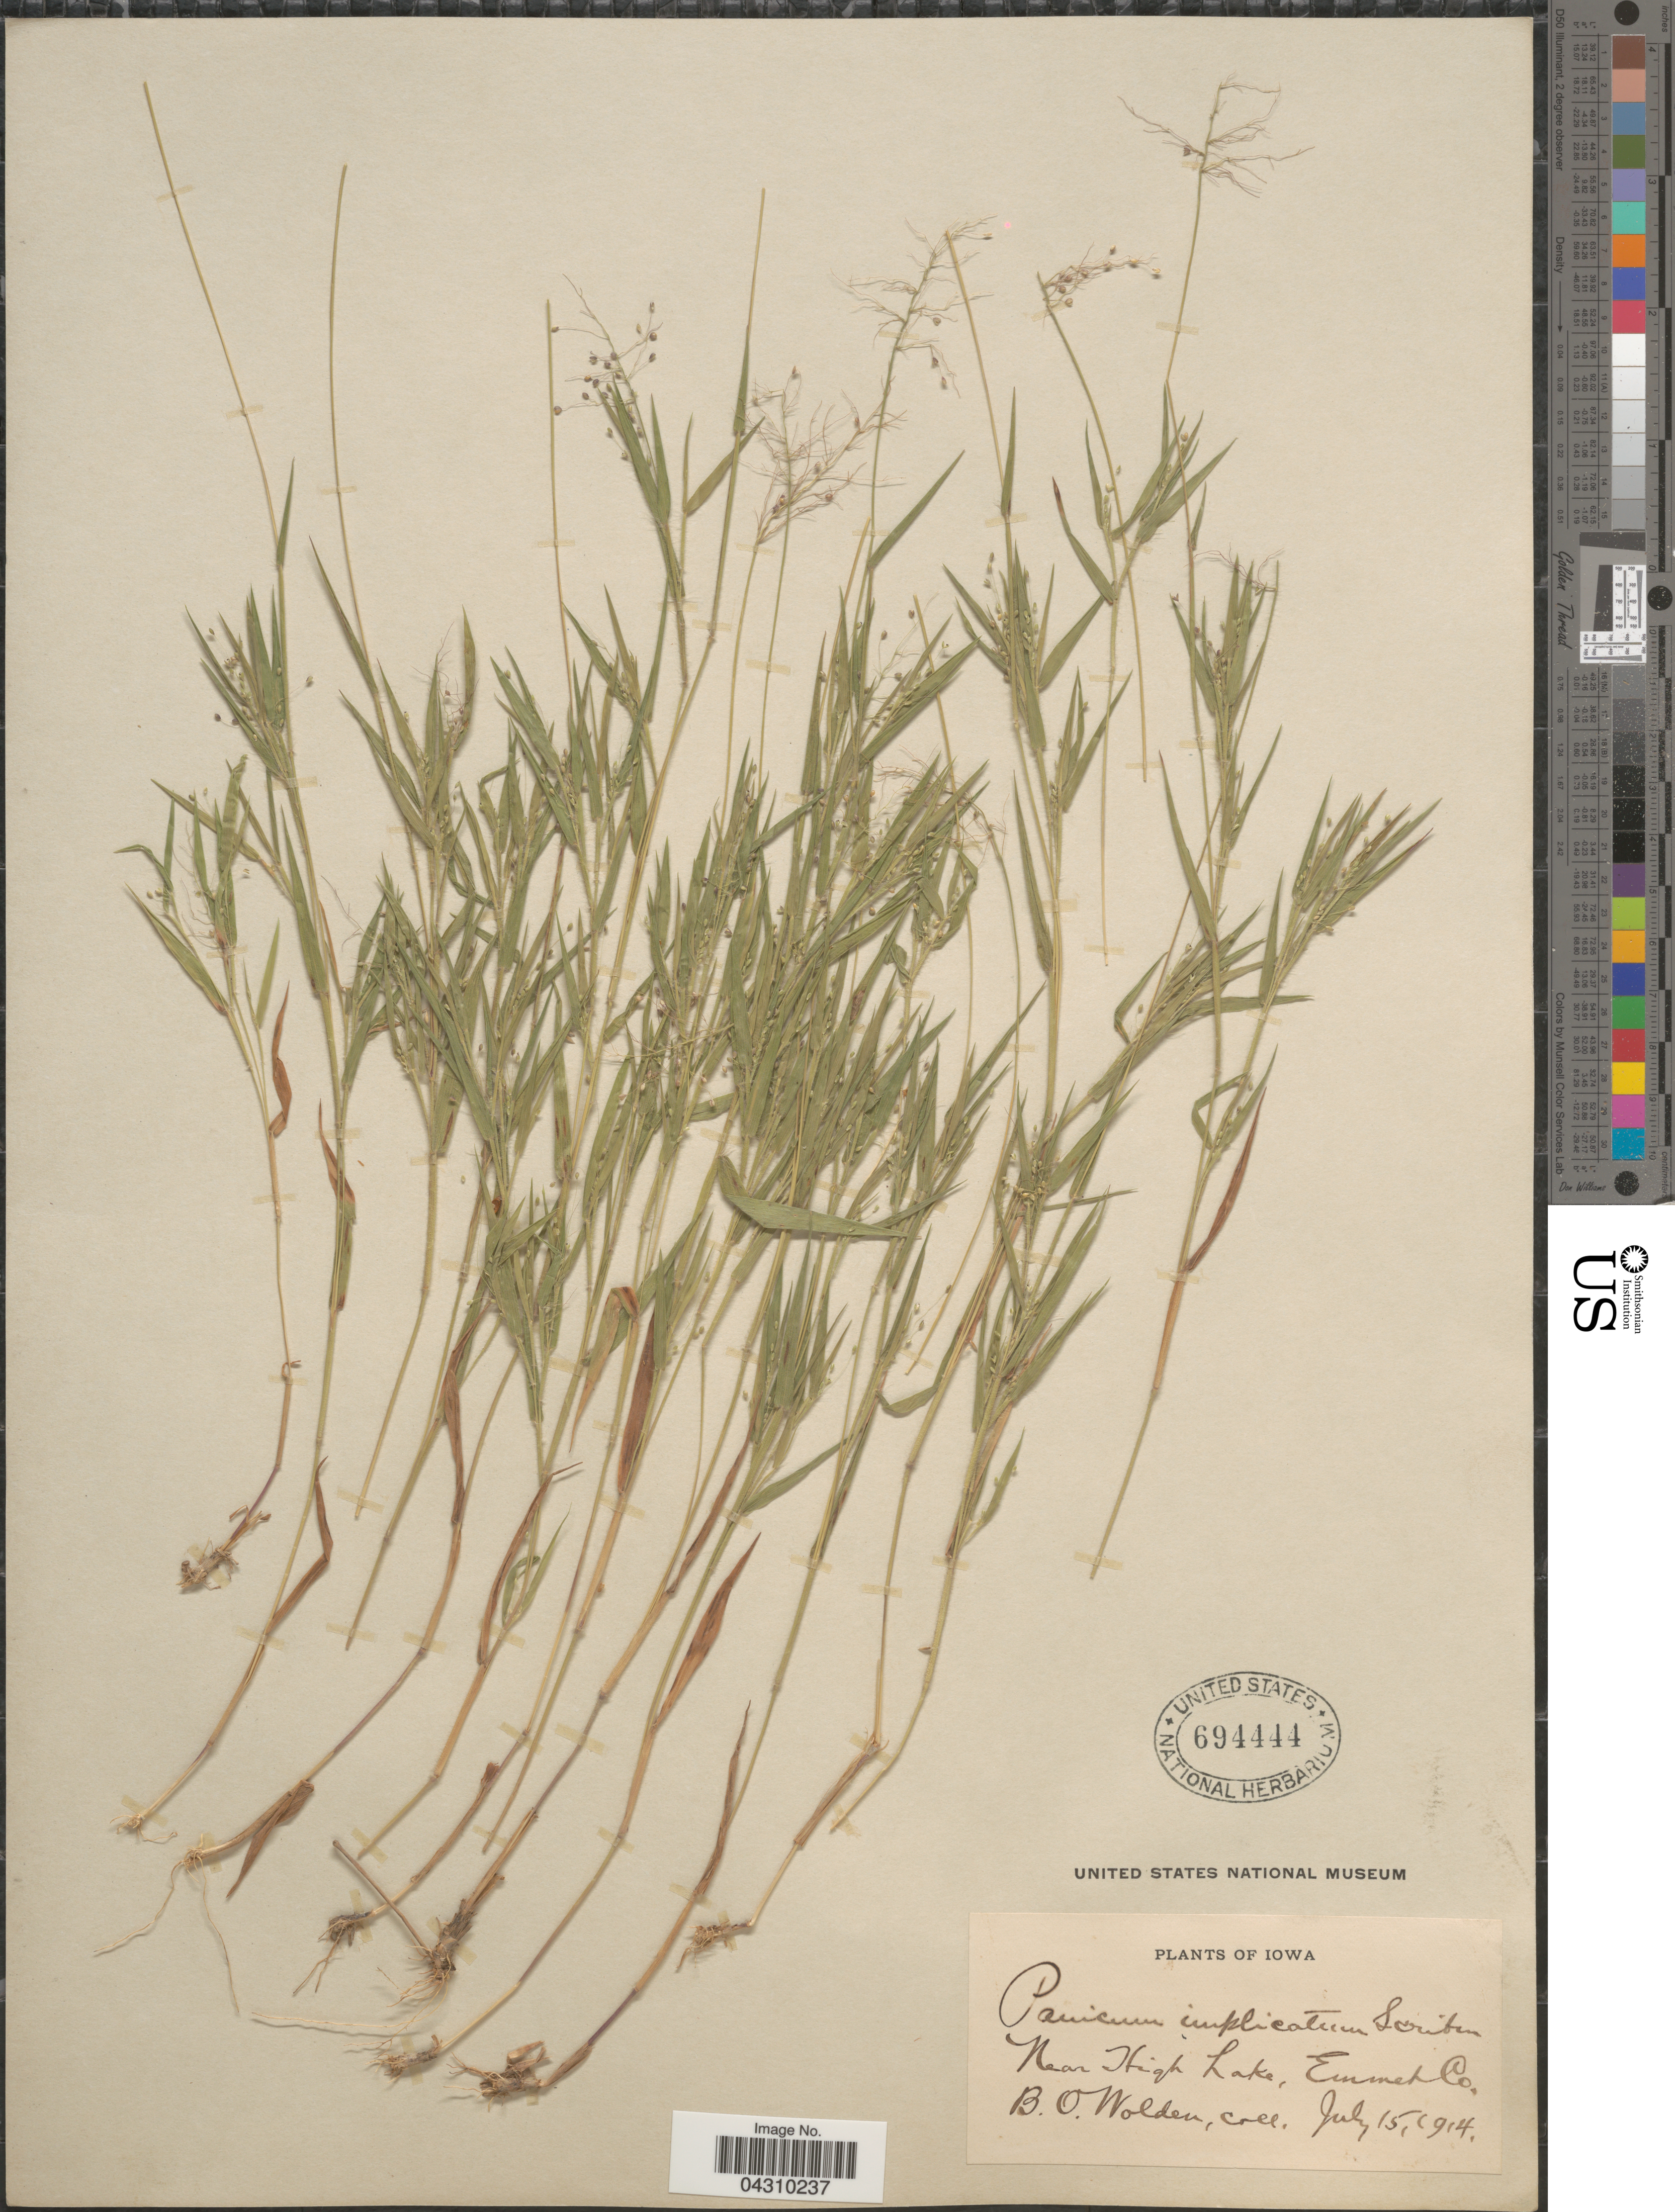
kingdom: Plantae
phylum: Tracheophyta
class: Liliopsida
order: Poales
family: Poaceae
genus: Dichanthelium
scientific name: Dichanthelium acuminatum var. acuminatum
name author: (Sw.) Gould & C.A. Clark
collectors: B. Wolden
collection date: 1914-07-15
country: United States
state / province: Iowa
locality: Near High Lake, Emmet Co.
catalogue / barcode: US 694444